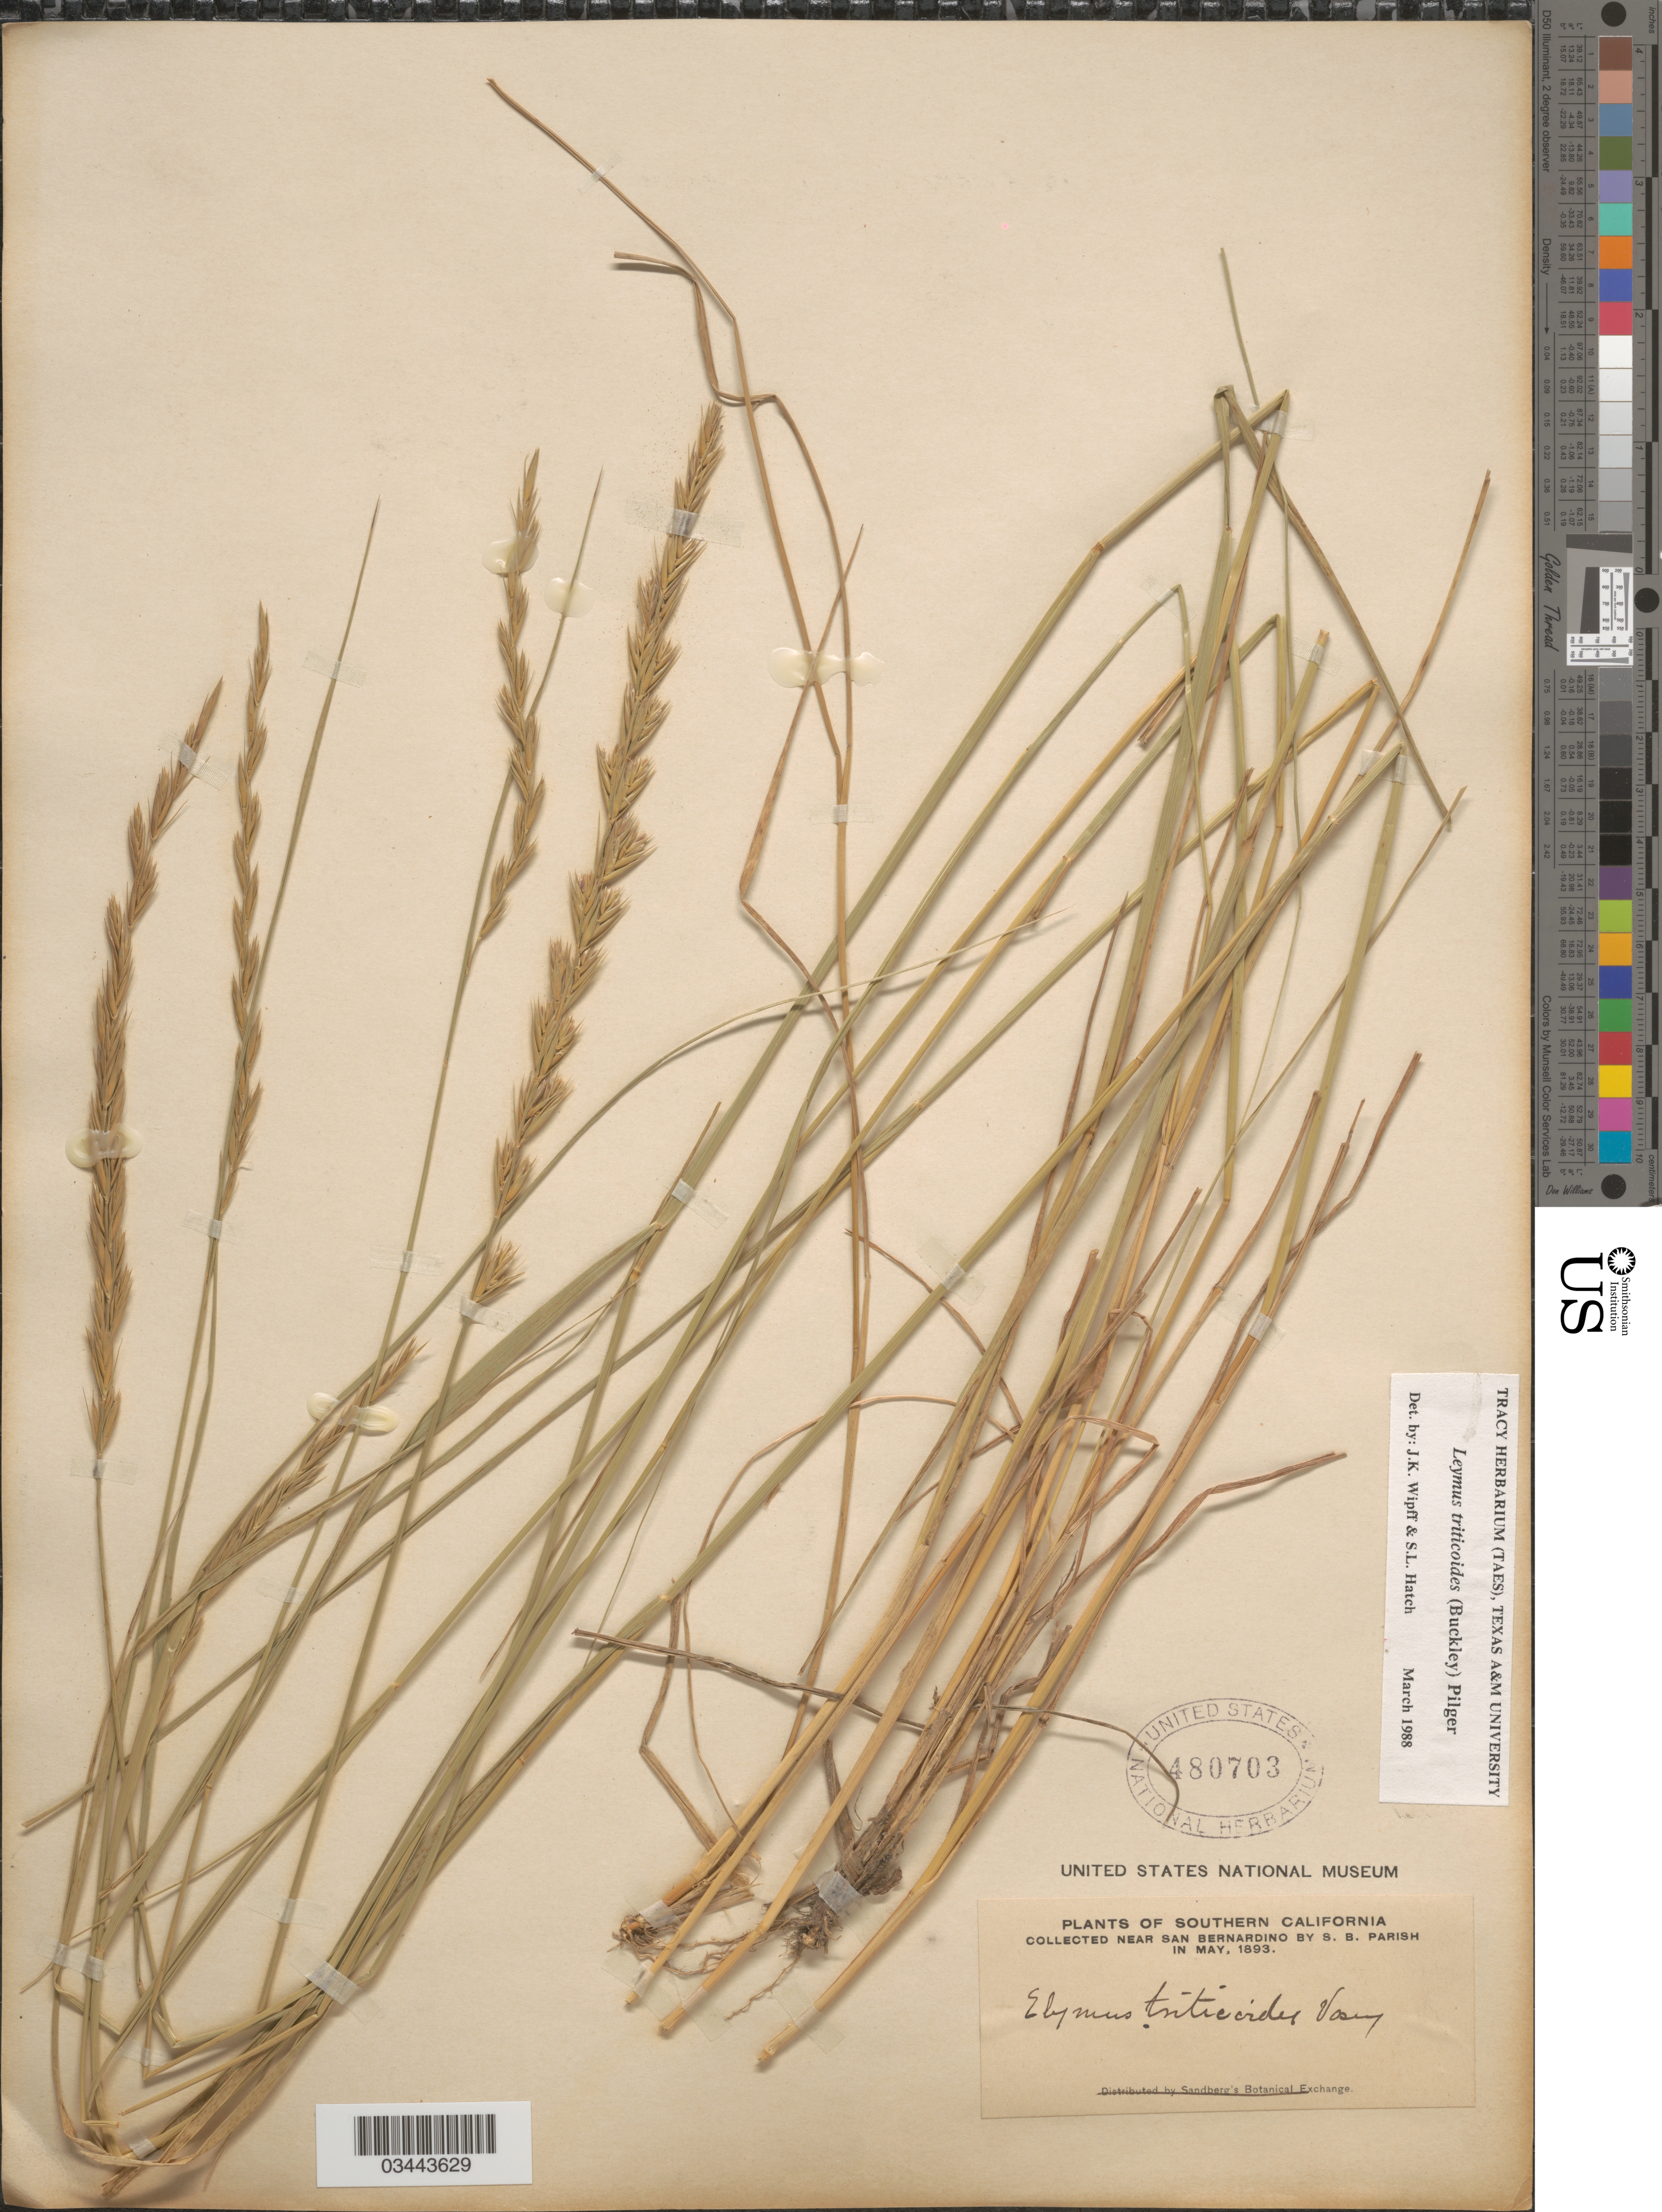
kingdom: Plantae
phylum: Tracheophyta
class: Liliopsida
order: Poales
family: Poaceae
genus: Leymus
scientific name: Leymus triticoides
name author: (Buckley) Pilg.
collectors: S. B. Parish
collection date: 1893-05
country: United States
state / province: California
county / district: San Bernardino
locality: Southern California. Near San Bernardino.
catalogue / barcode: US 480703